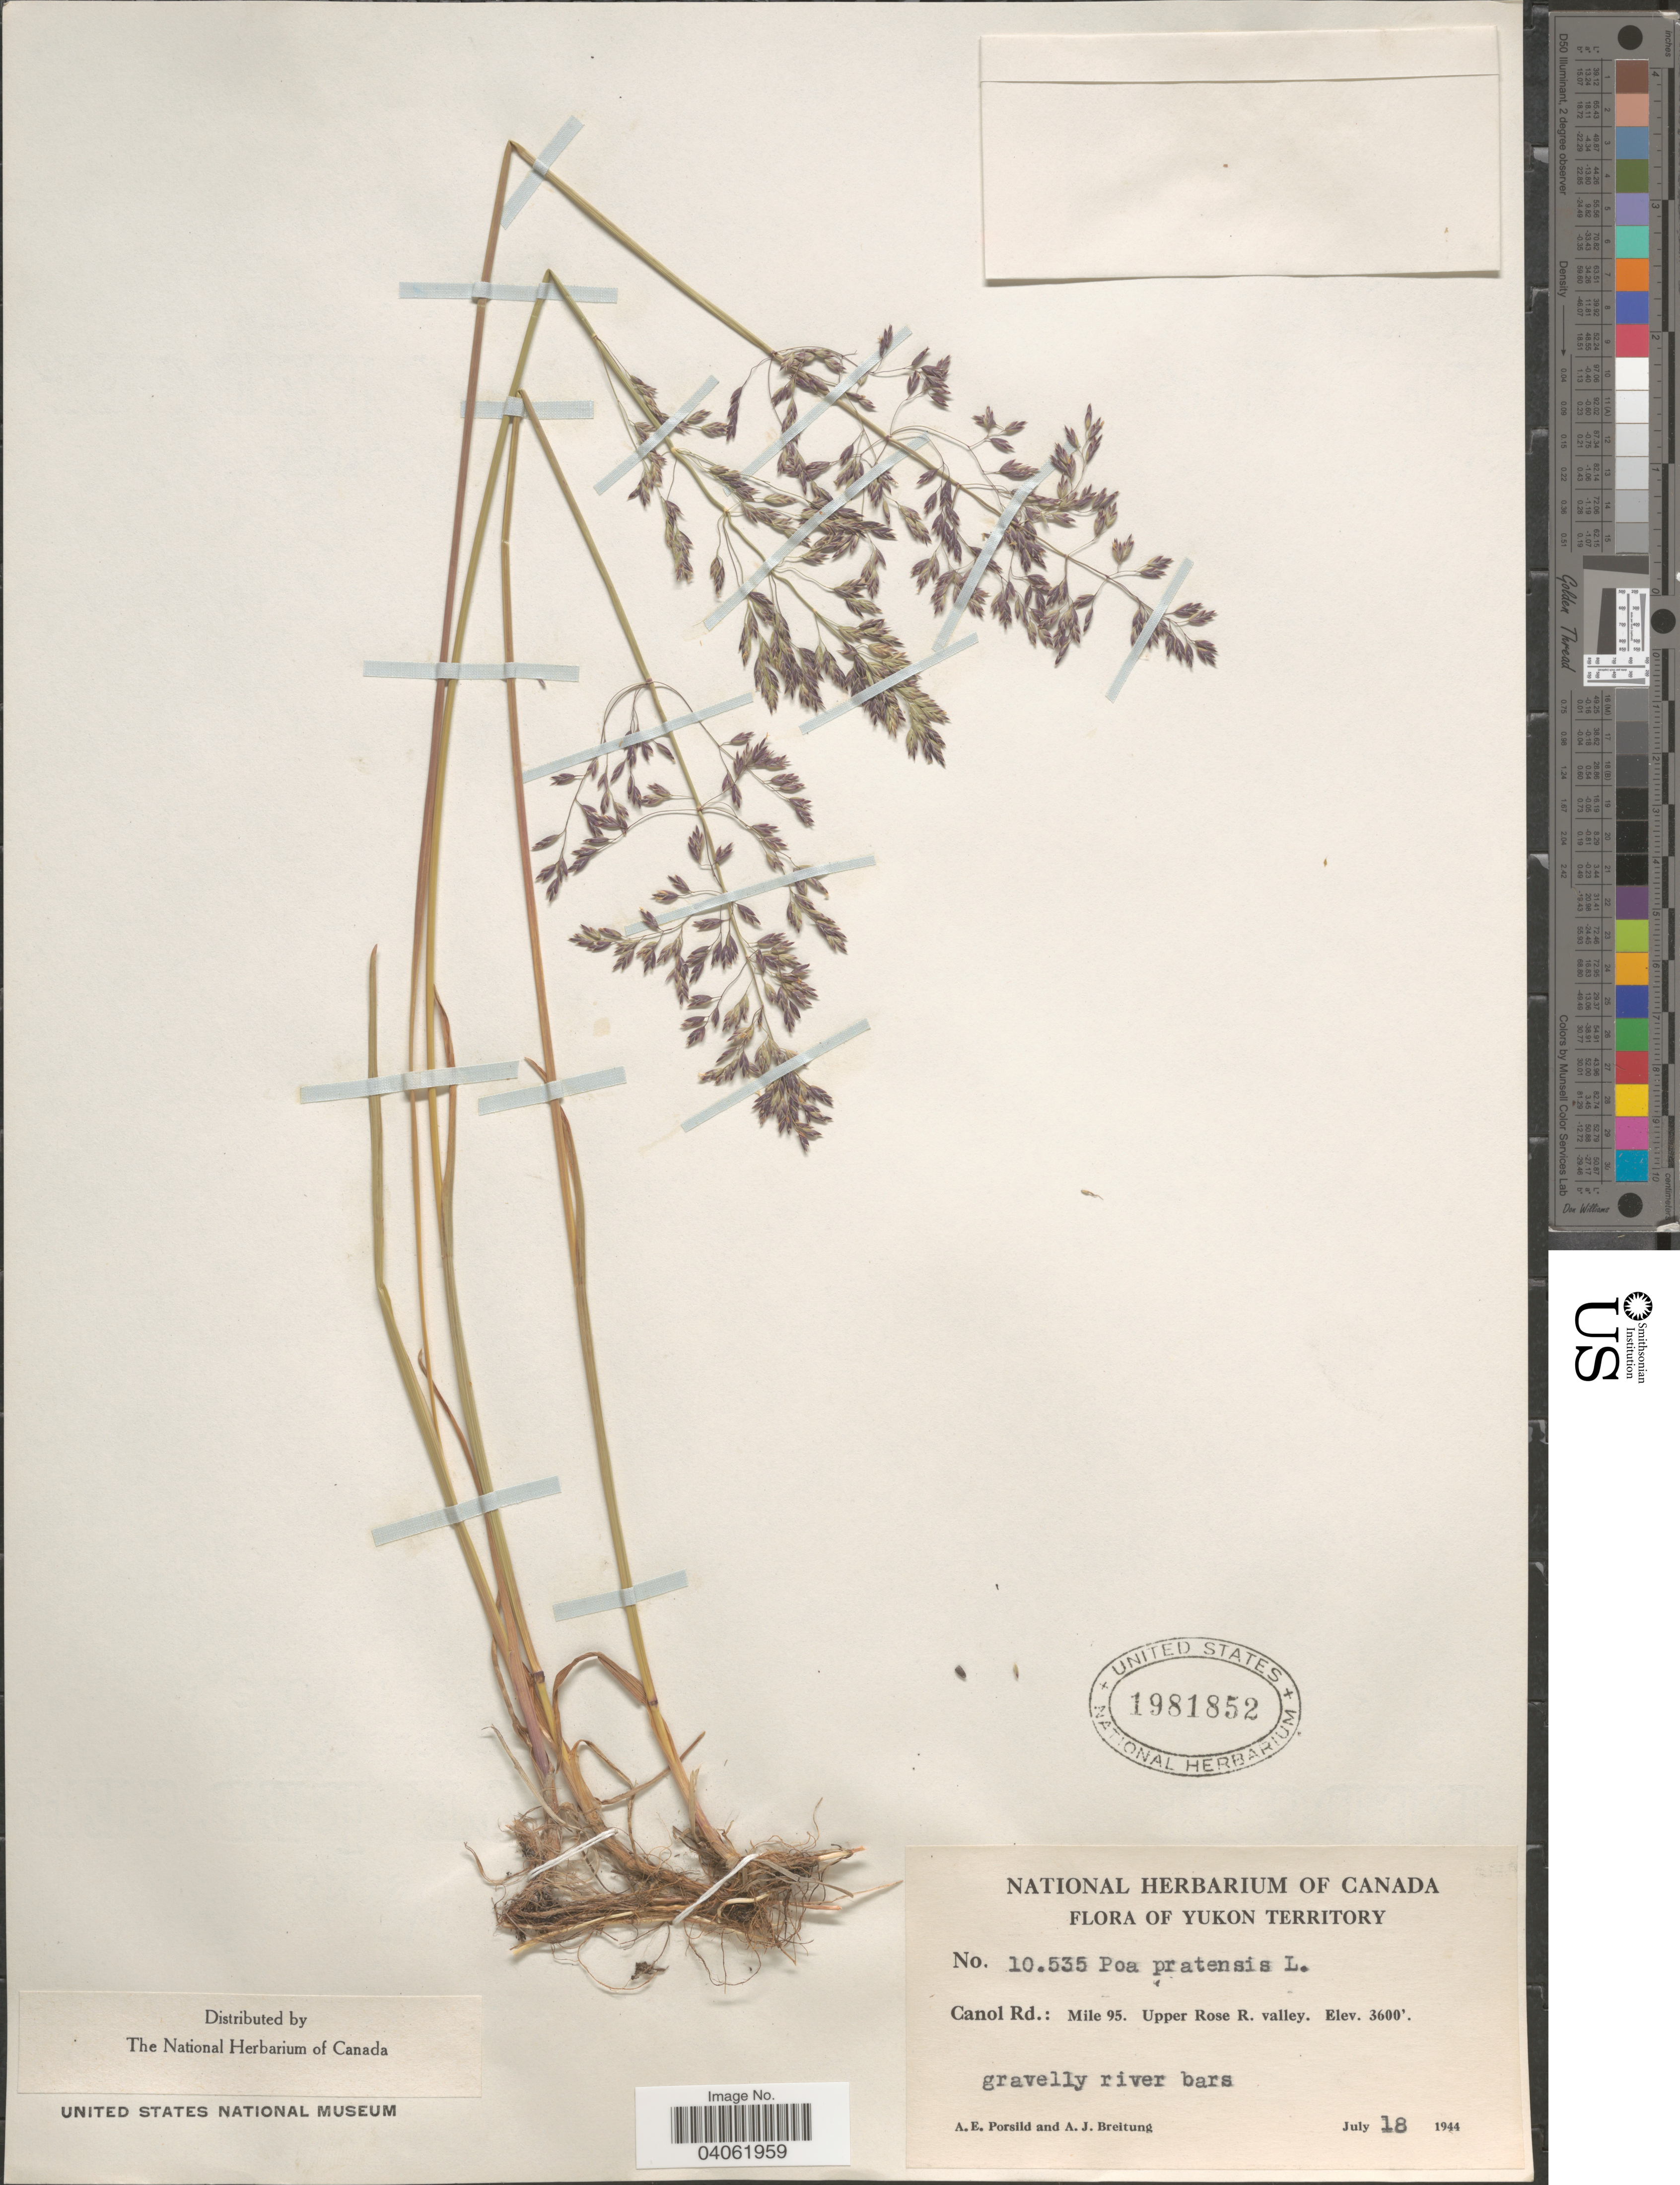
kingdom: Plantae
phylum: Tracheophyta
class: Liliopsida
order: Poales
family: Poaceae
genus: Poa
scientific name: Poa pratensis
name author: L.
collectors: A. E. Porsild & A. Breitung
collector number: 10535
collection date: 1944-07-18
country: Canada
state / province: Yukon Territory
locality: Canol Rd.: Mile 95. Upper Rose R. valley.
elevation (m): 1097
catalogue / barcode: US 1981852